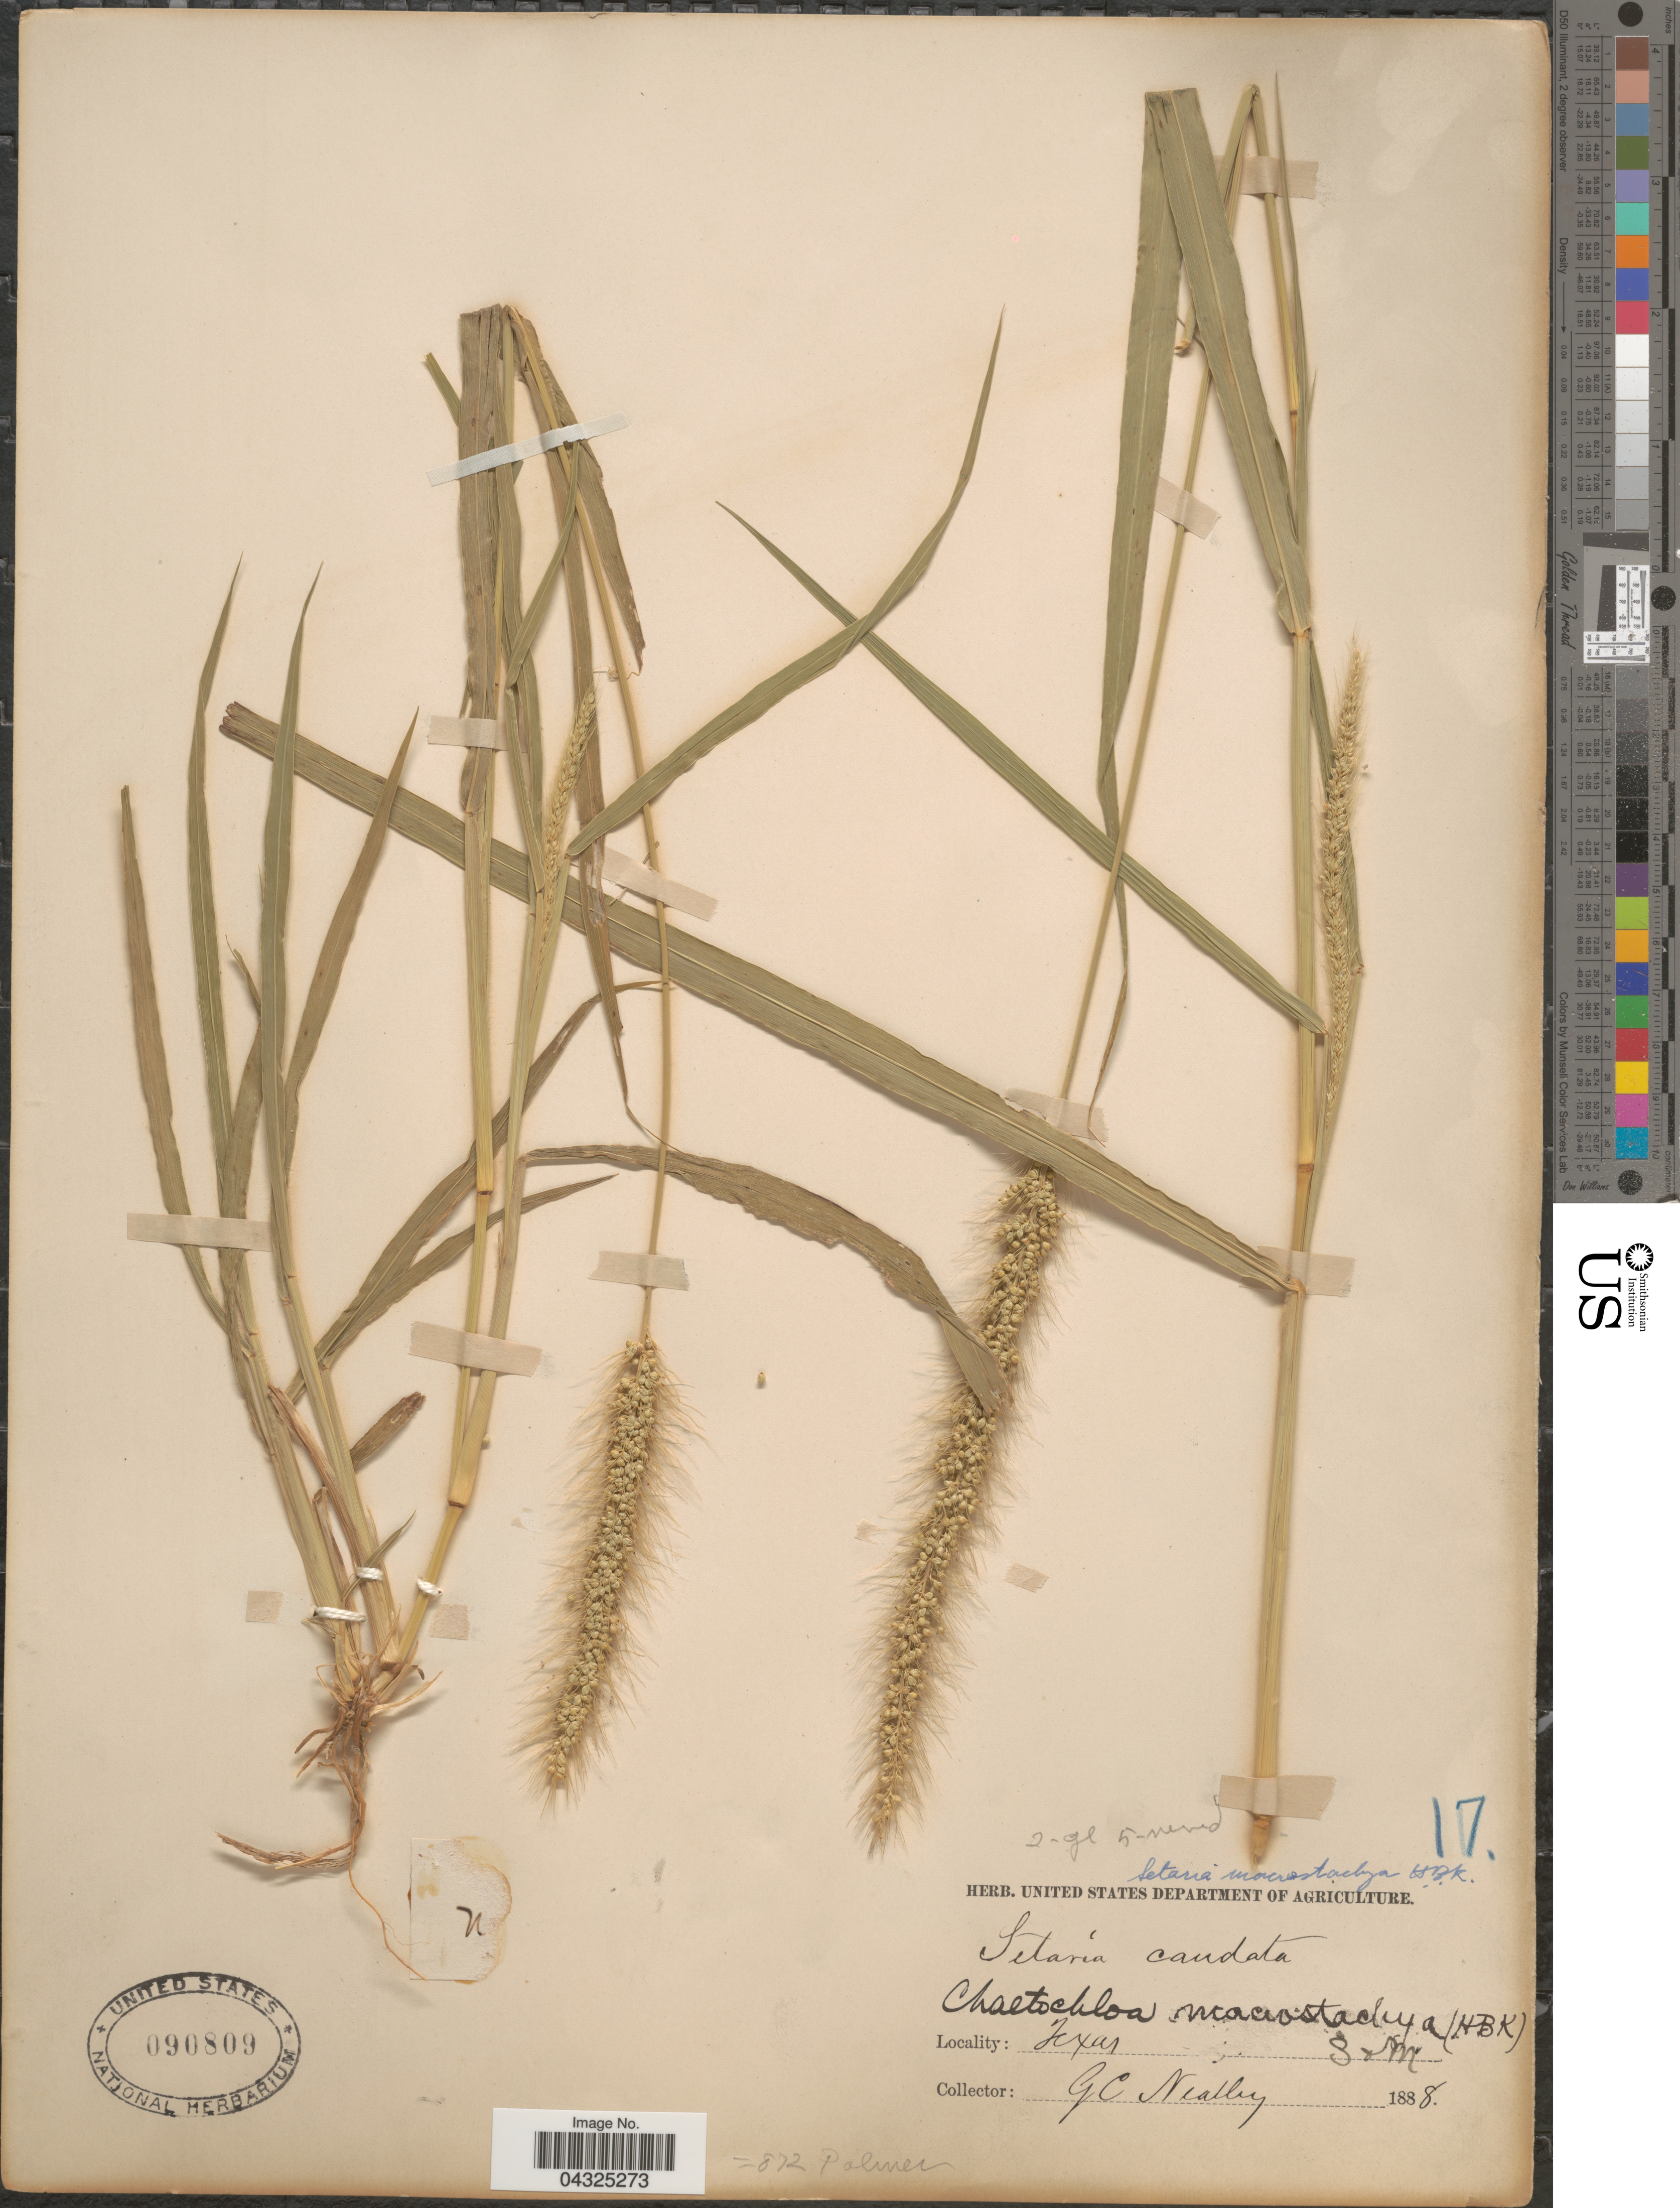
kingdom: Plantae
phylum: Tracheophyta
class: Liliopsida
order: Poales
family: Poaceae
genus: Setaria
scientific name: Setaria macrostachya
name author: Kunth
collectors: G. C. Nealley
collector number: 17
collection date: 1888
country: United States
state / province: Texas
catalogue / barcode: US 90809